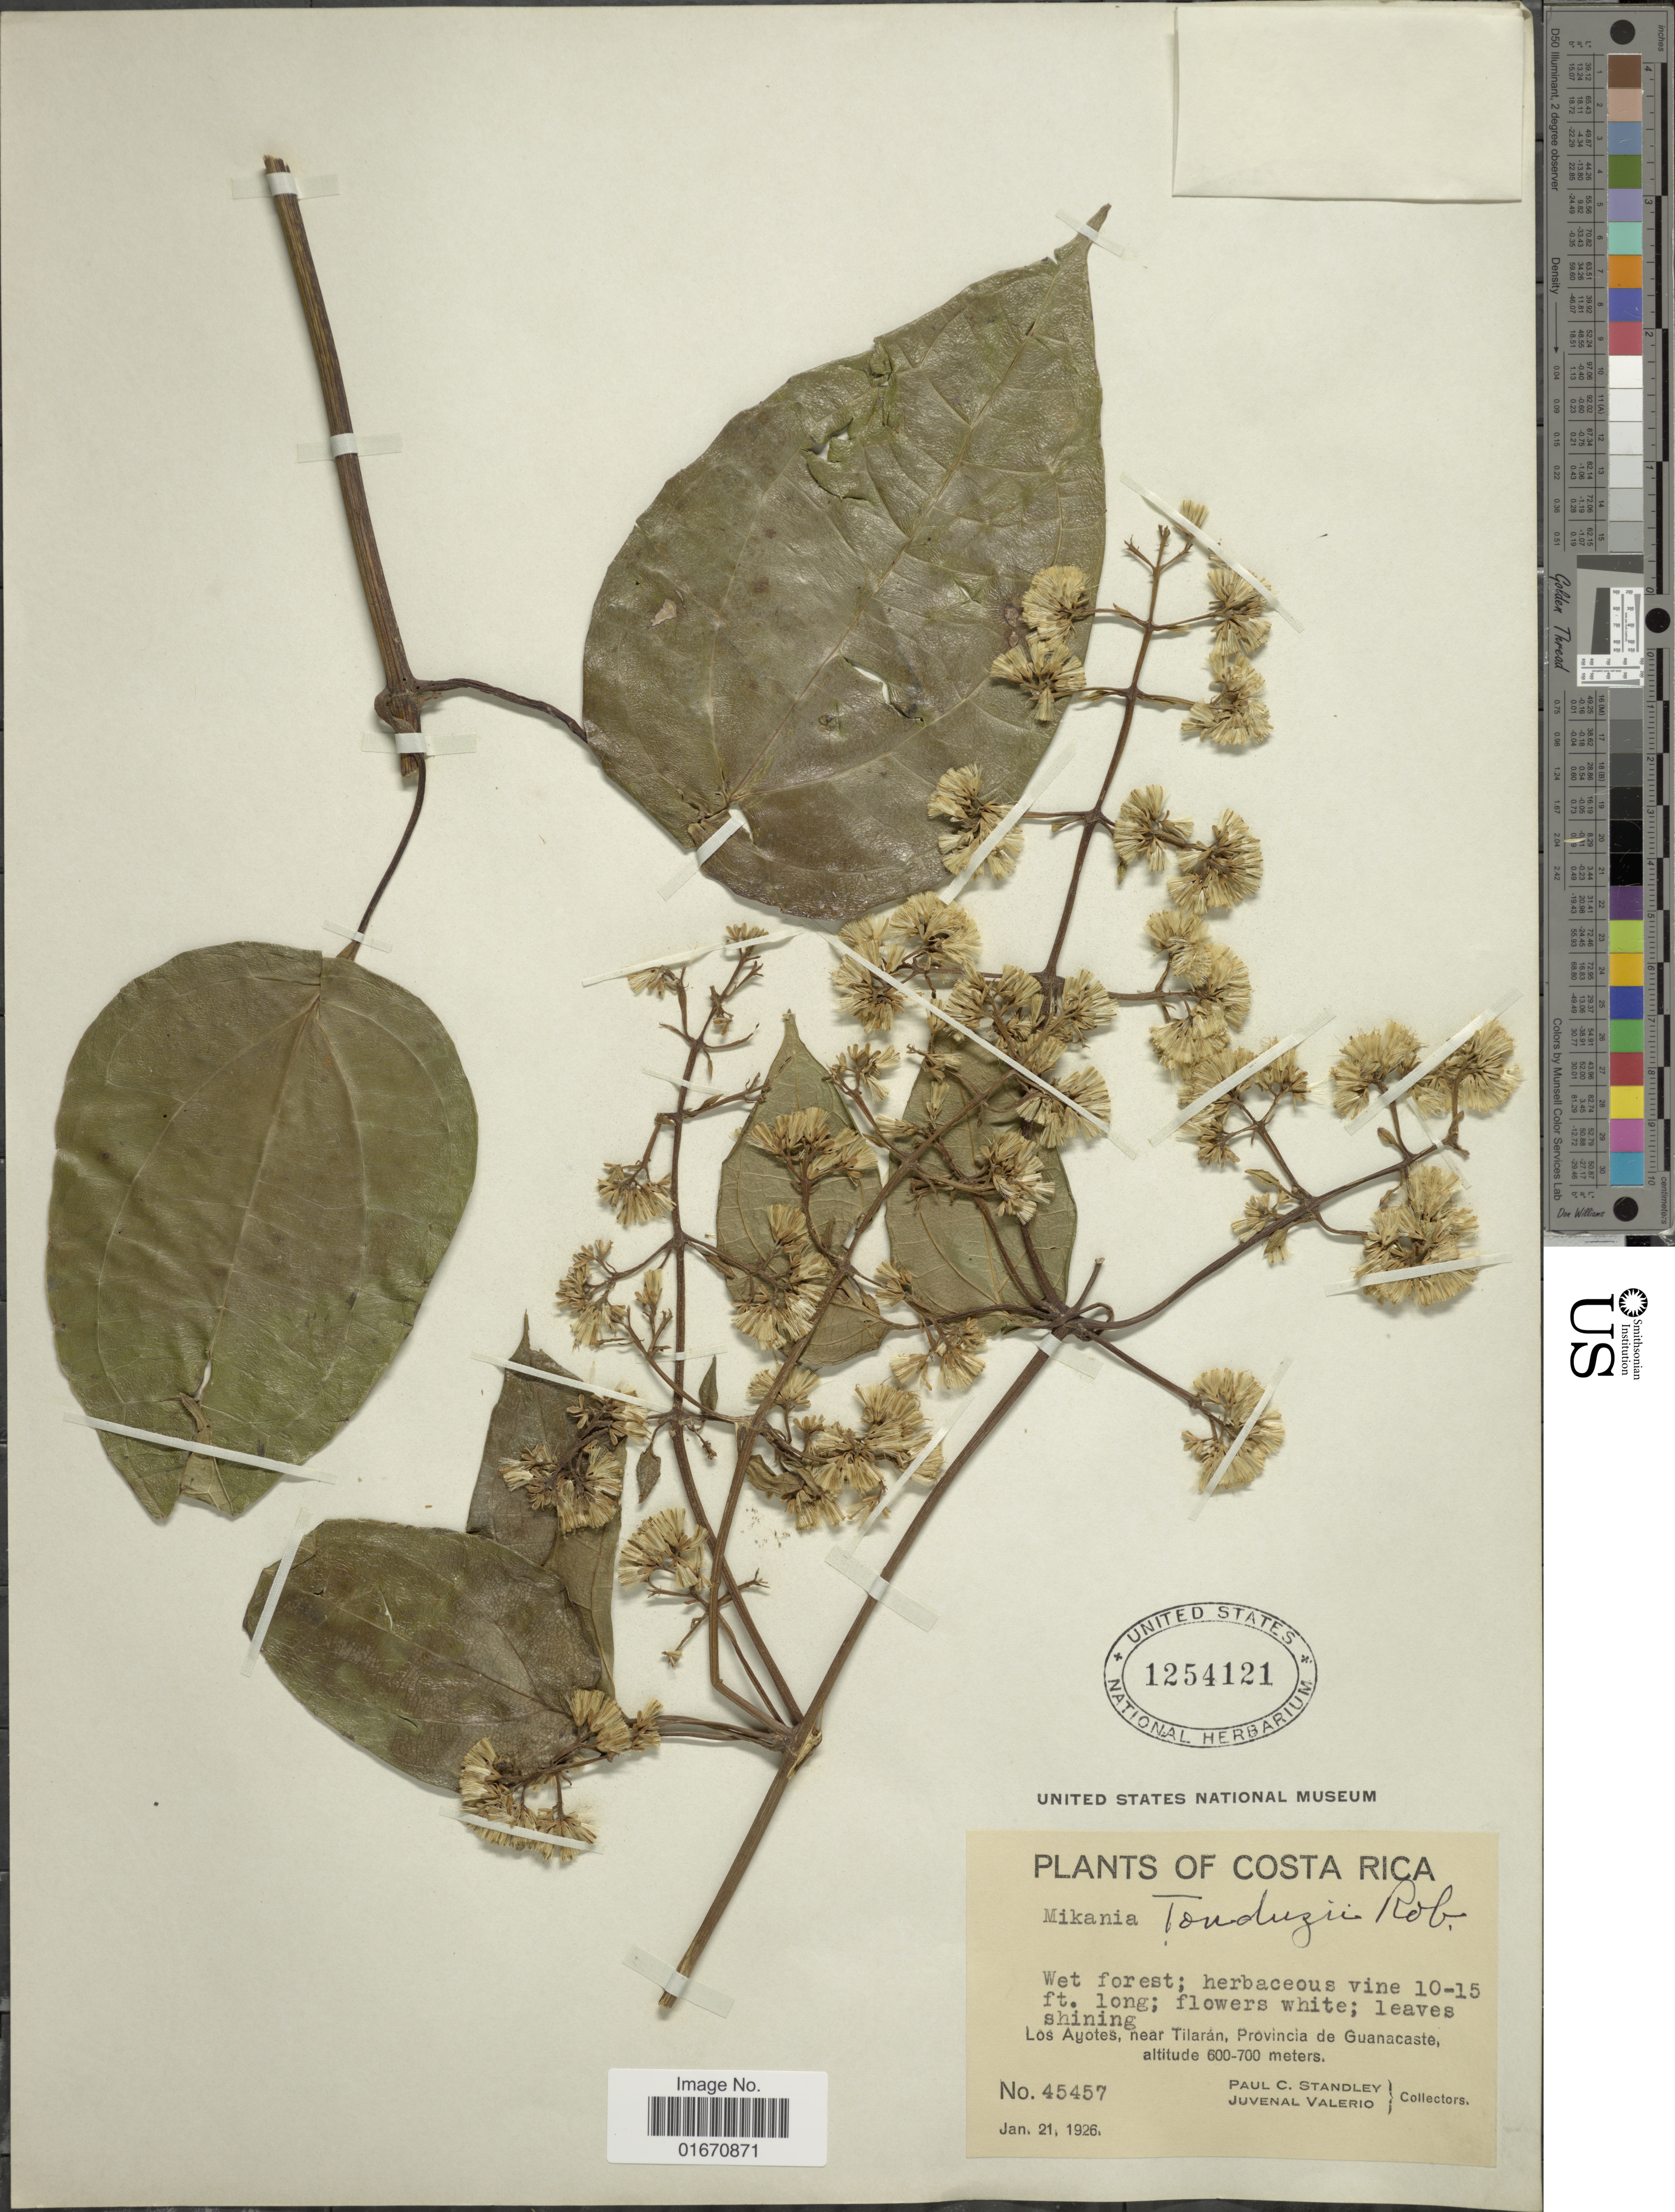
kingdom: Plantae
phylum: Tracheophyta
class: Magnoliopsida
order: Asterales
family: Asteraceae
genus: Mikania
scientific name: Mikania tonduzii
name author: B.L. Rob.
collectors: P. C. Standley & J. Valerio R.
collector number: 45457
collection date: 1926-01-21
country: Costa Rica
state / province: Guanacaste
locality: Los Ayotes, near Tialaran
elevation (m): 600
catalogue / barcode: US 1254121